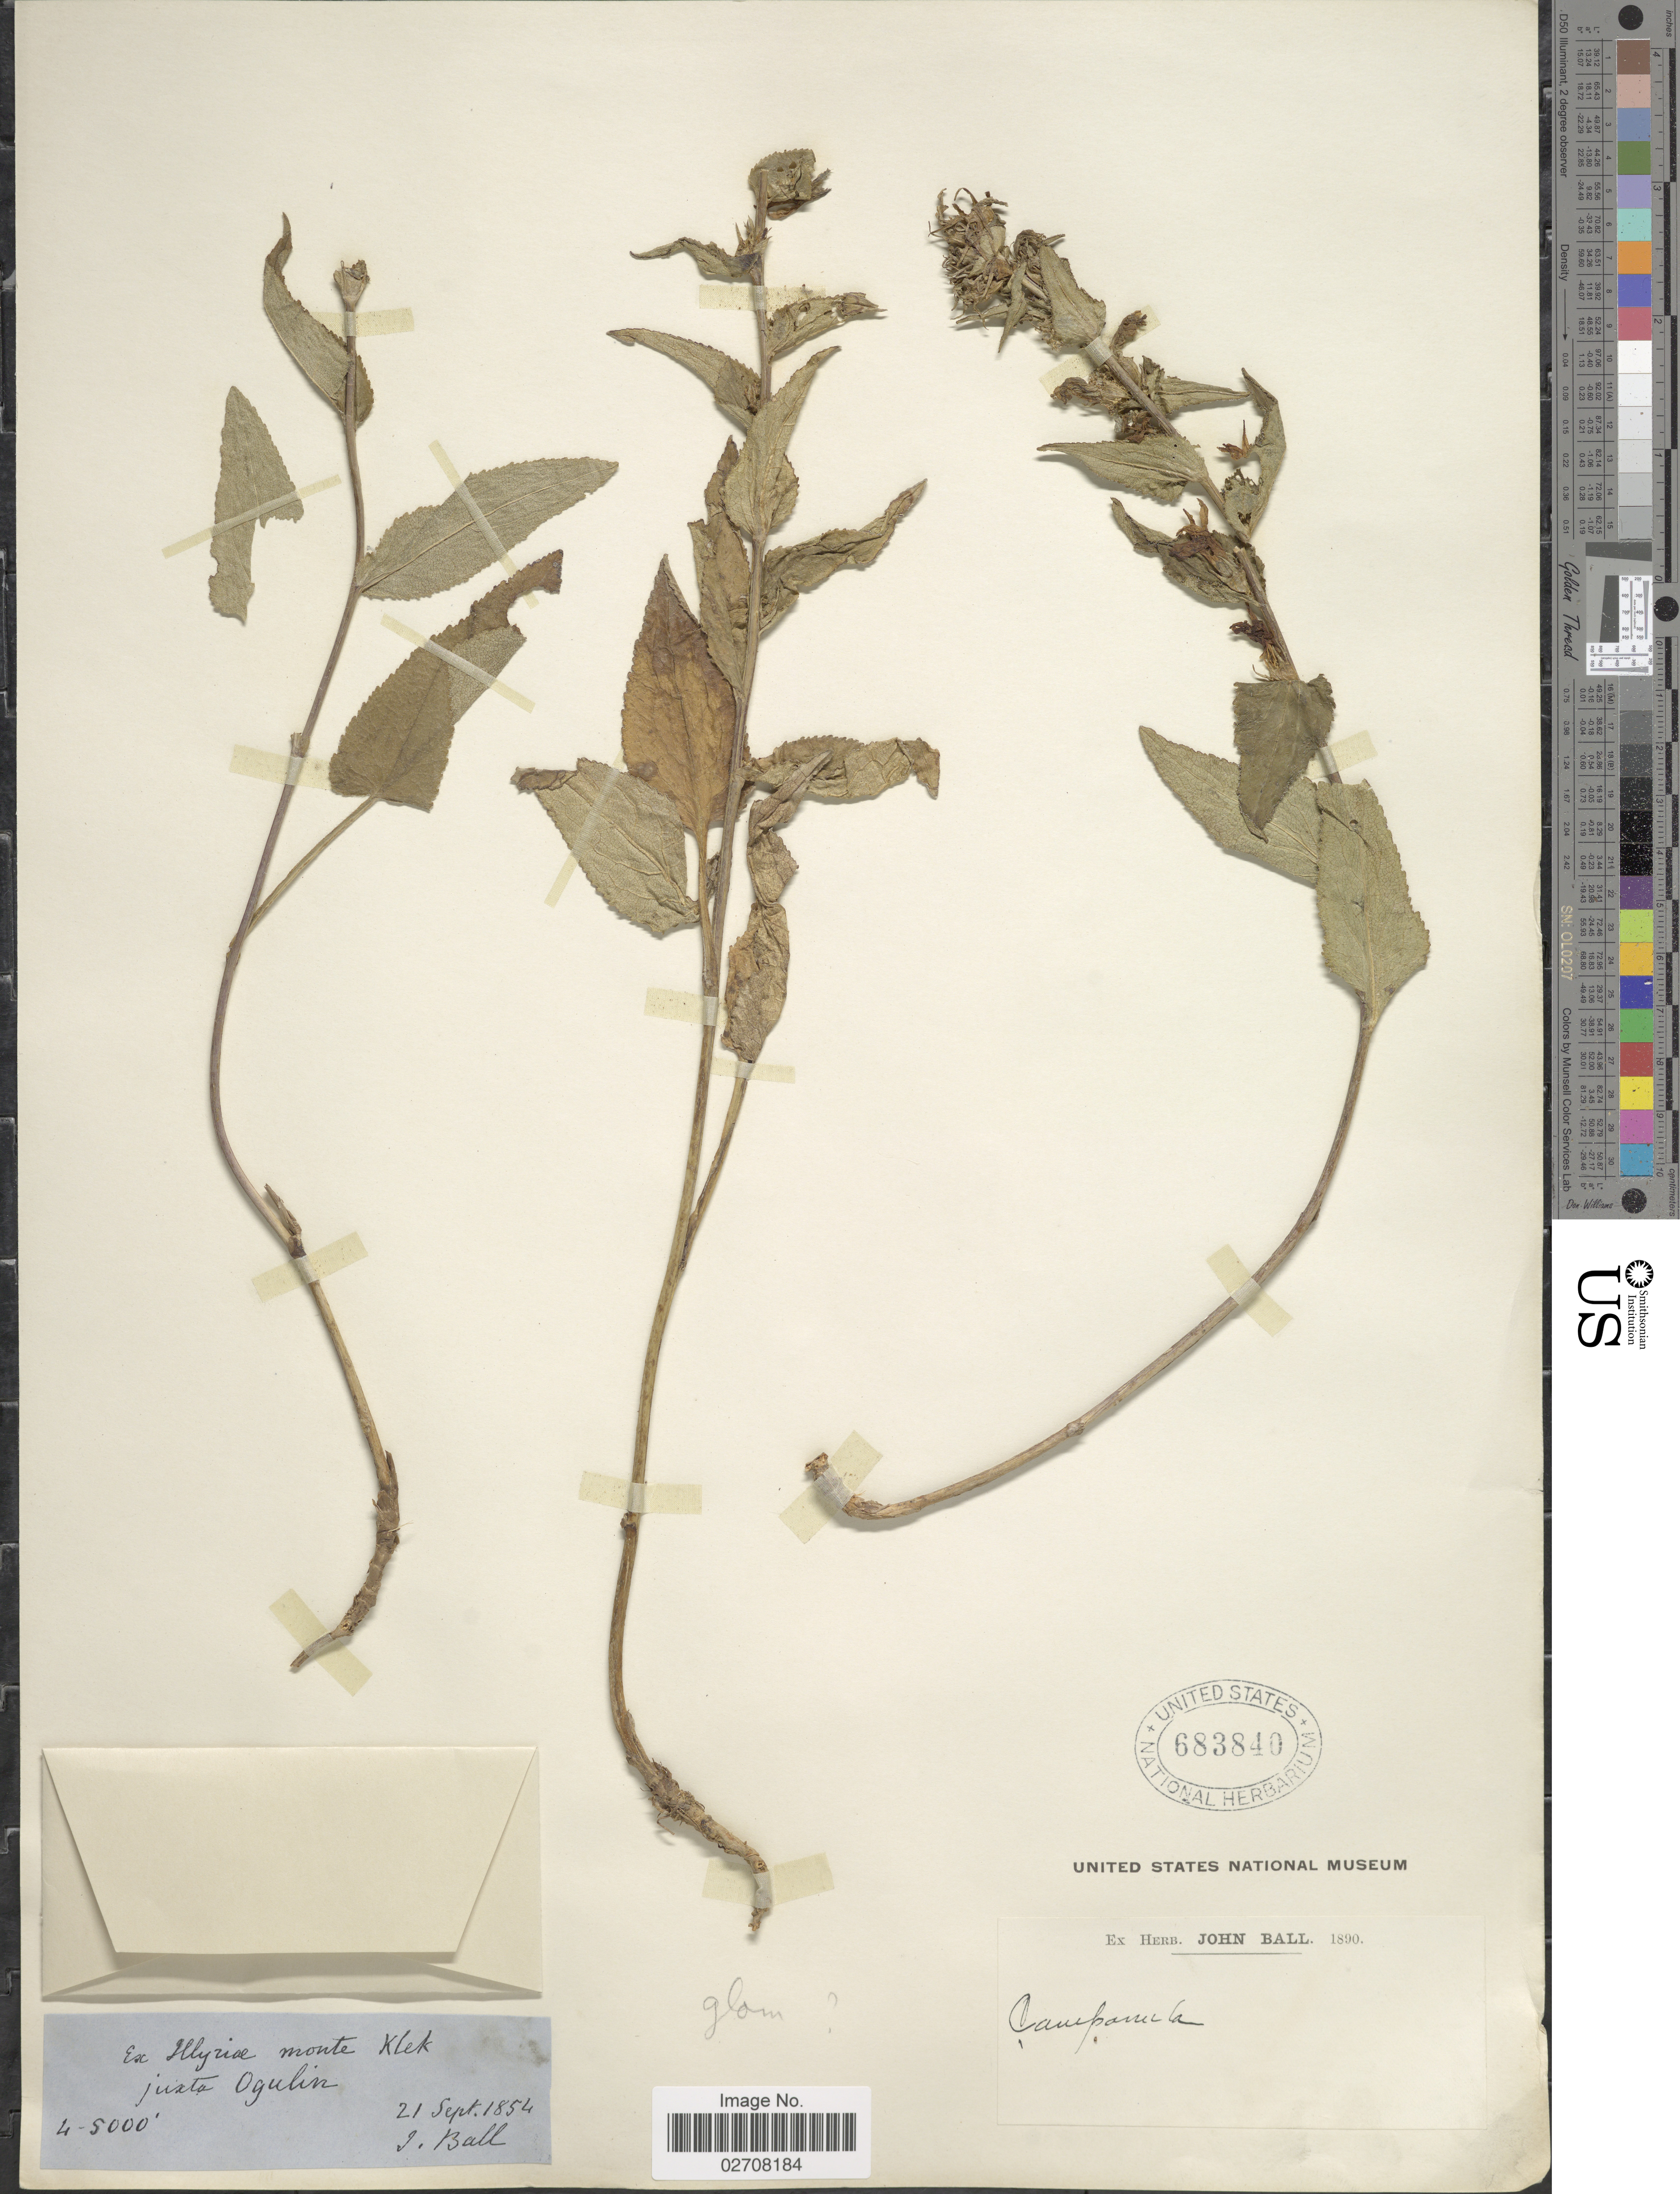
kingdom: Plantae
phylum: Tracheophyta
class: Magnoliopsida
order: Asterales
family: Campanulaceae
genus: Campanula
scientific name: Campanula sp.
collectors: J. Ball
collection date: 1854-09-21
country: Croatia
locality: Illyriae monte Klek juxta Ogulin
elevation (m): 1219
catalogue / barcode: US 683840